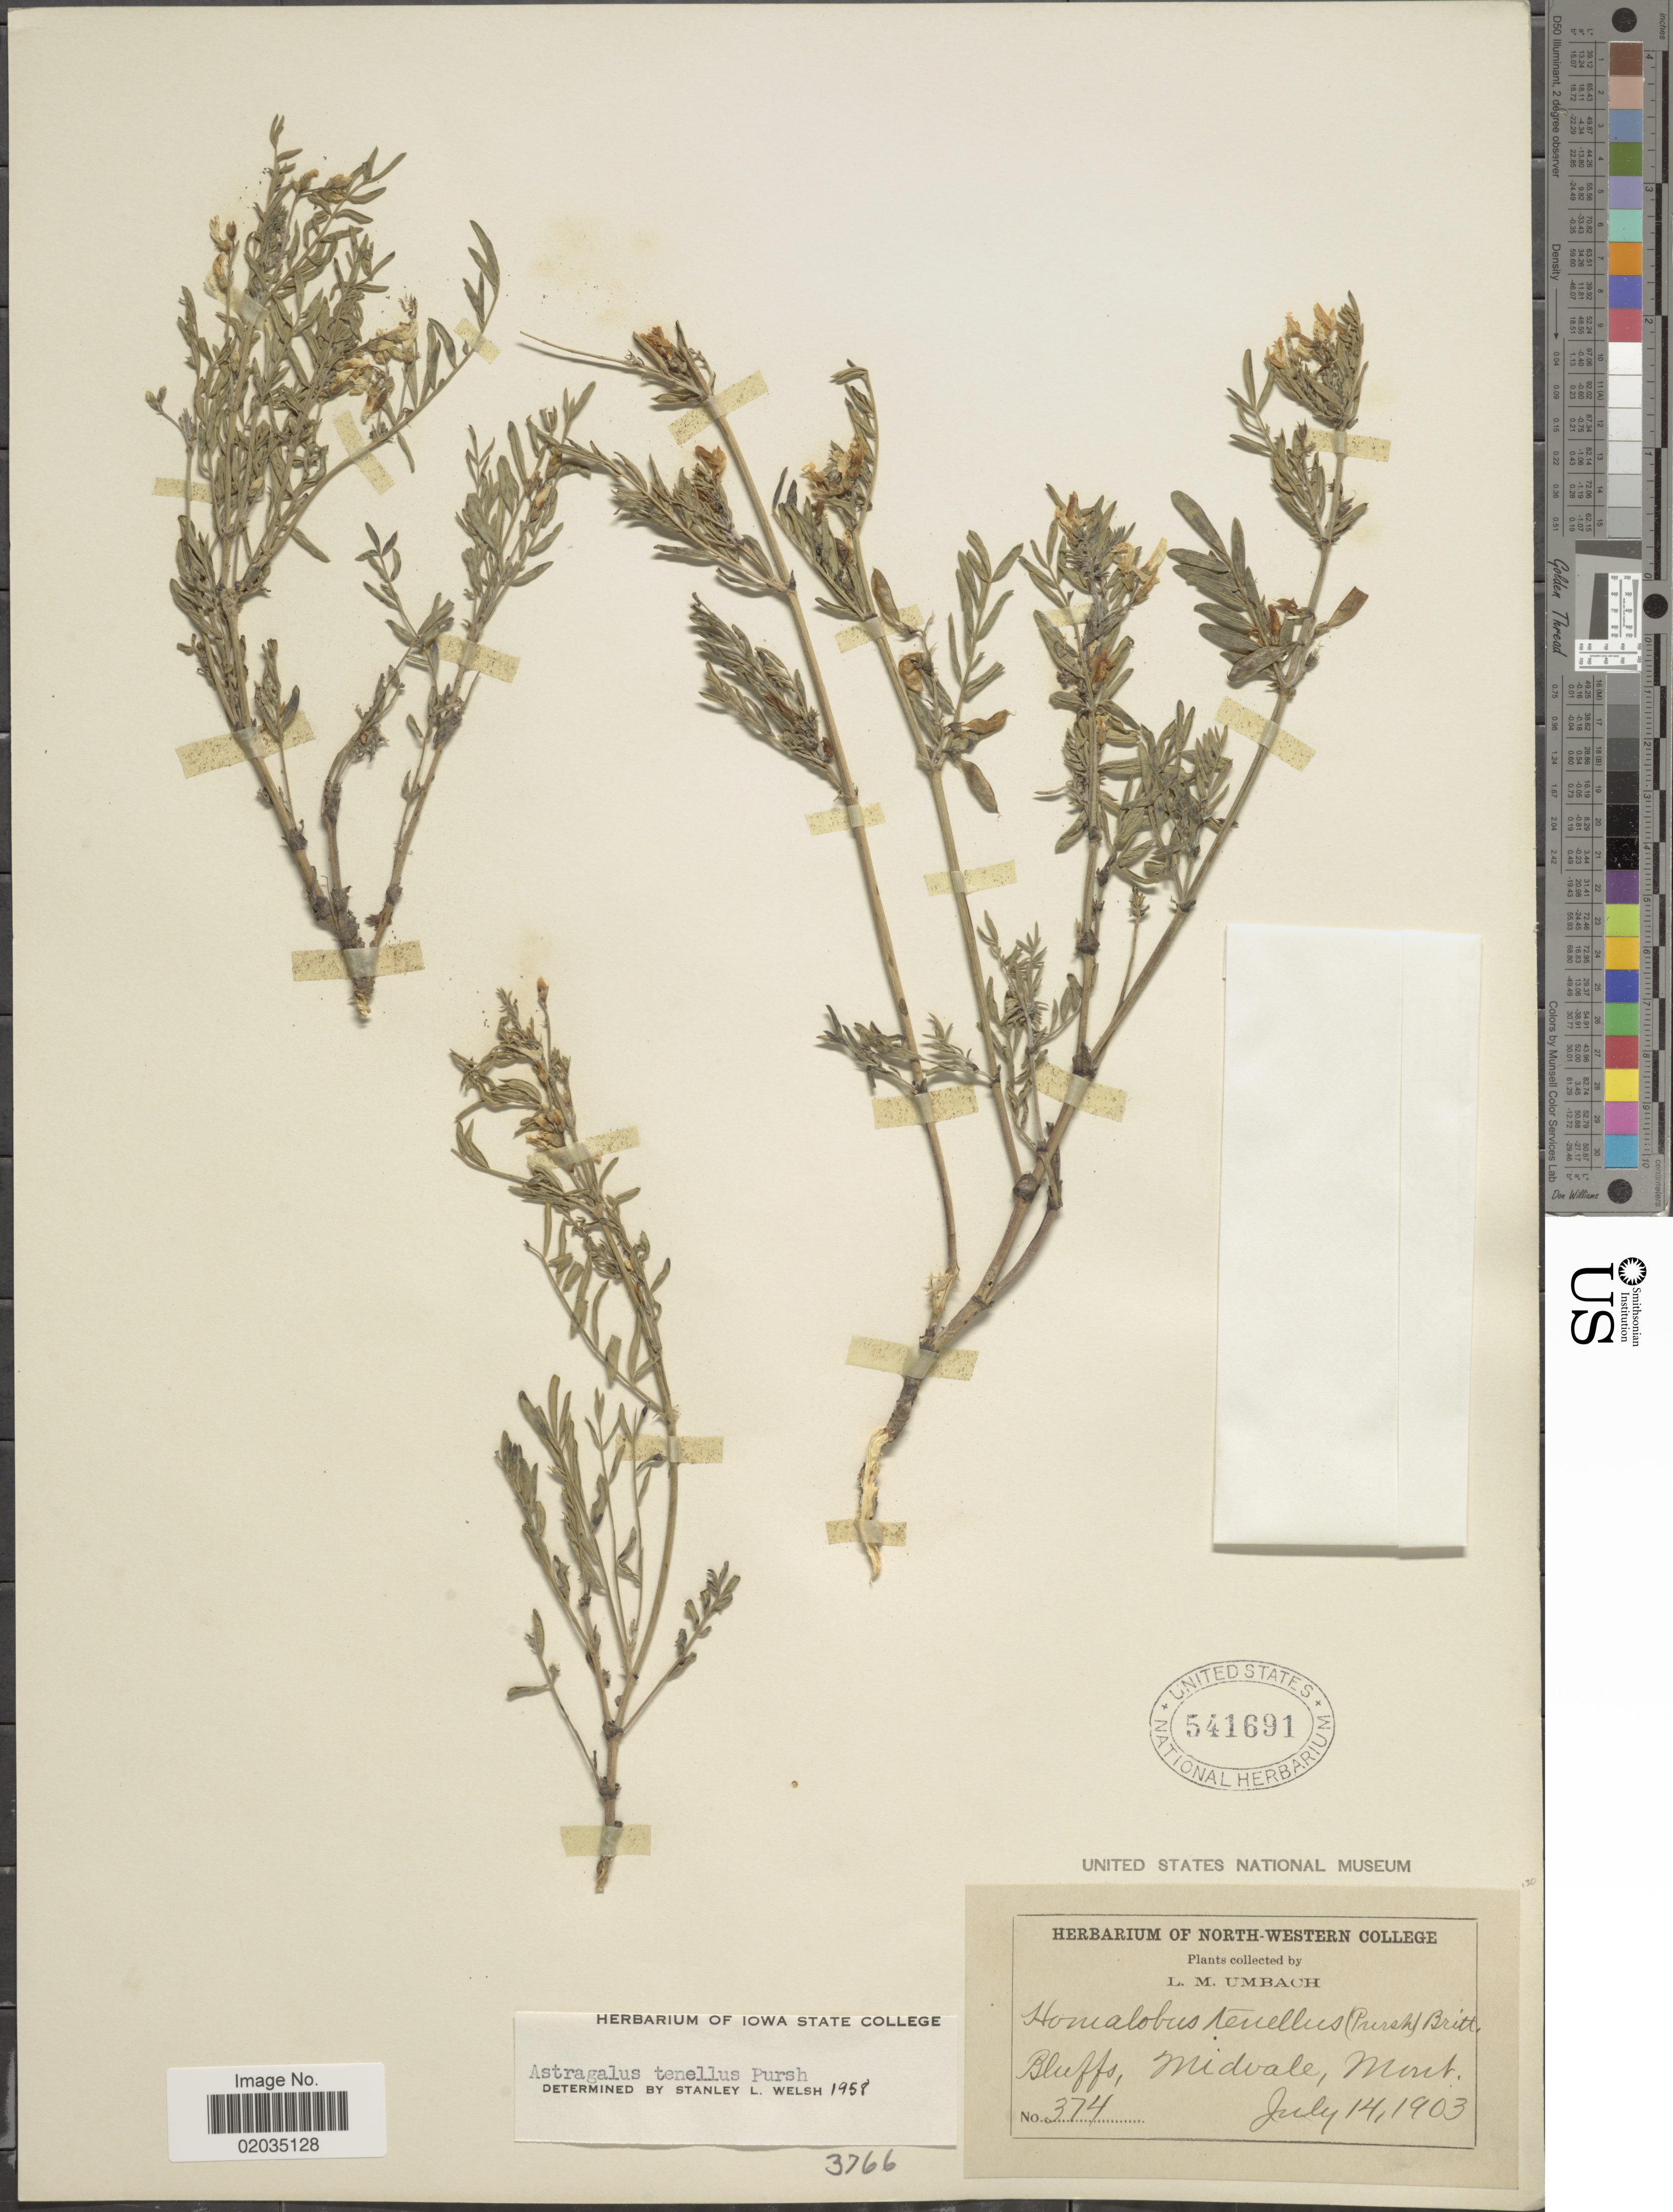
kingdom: Plantae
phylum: Tracheophyta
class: Magnoliopsida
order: Fabales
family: Fabaceae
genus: Astragalus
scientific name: Astragalus tenellus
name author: Pursh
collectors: L. M. Umbach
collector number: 374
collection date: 1903-07-14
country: United States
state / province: Montana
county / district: Lincoln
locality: Bluffs, Midvale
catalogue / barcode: US 541691